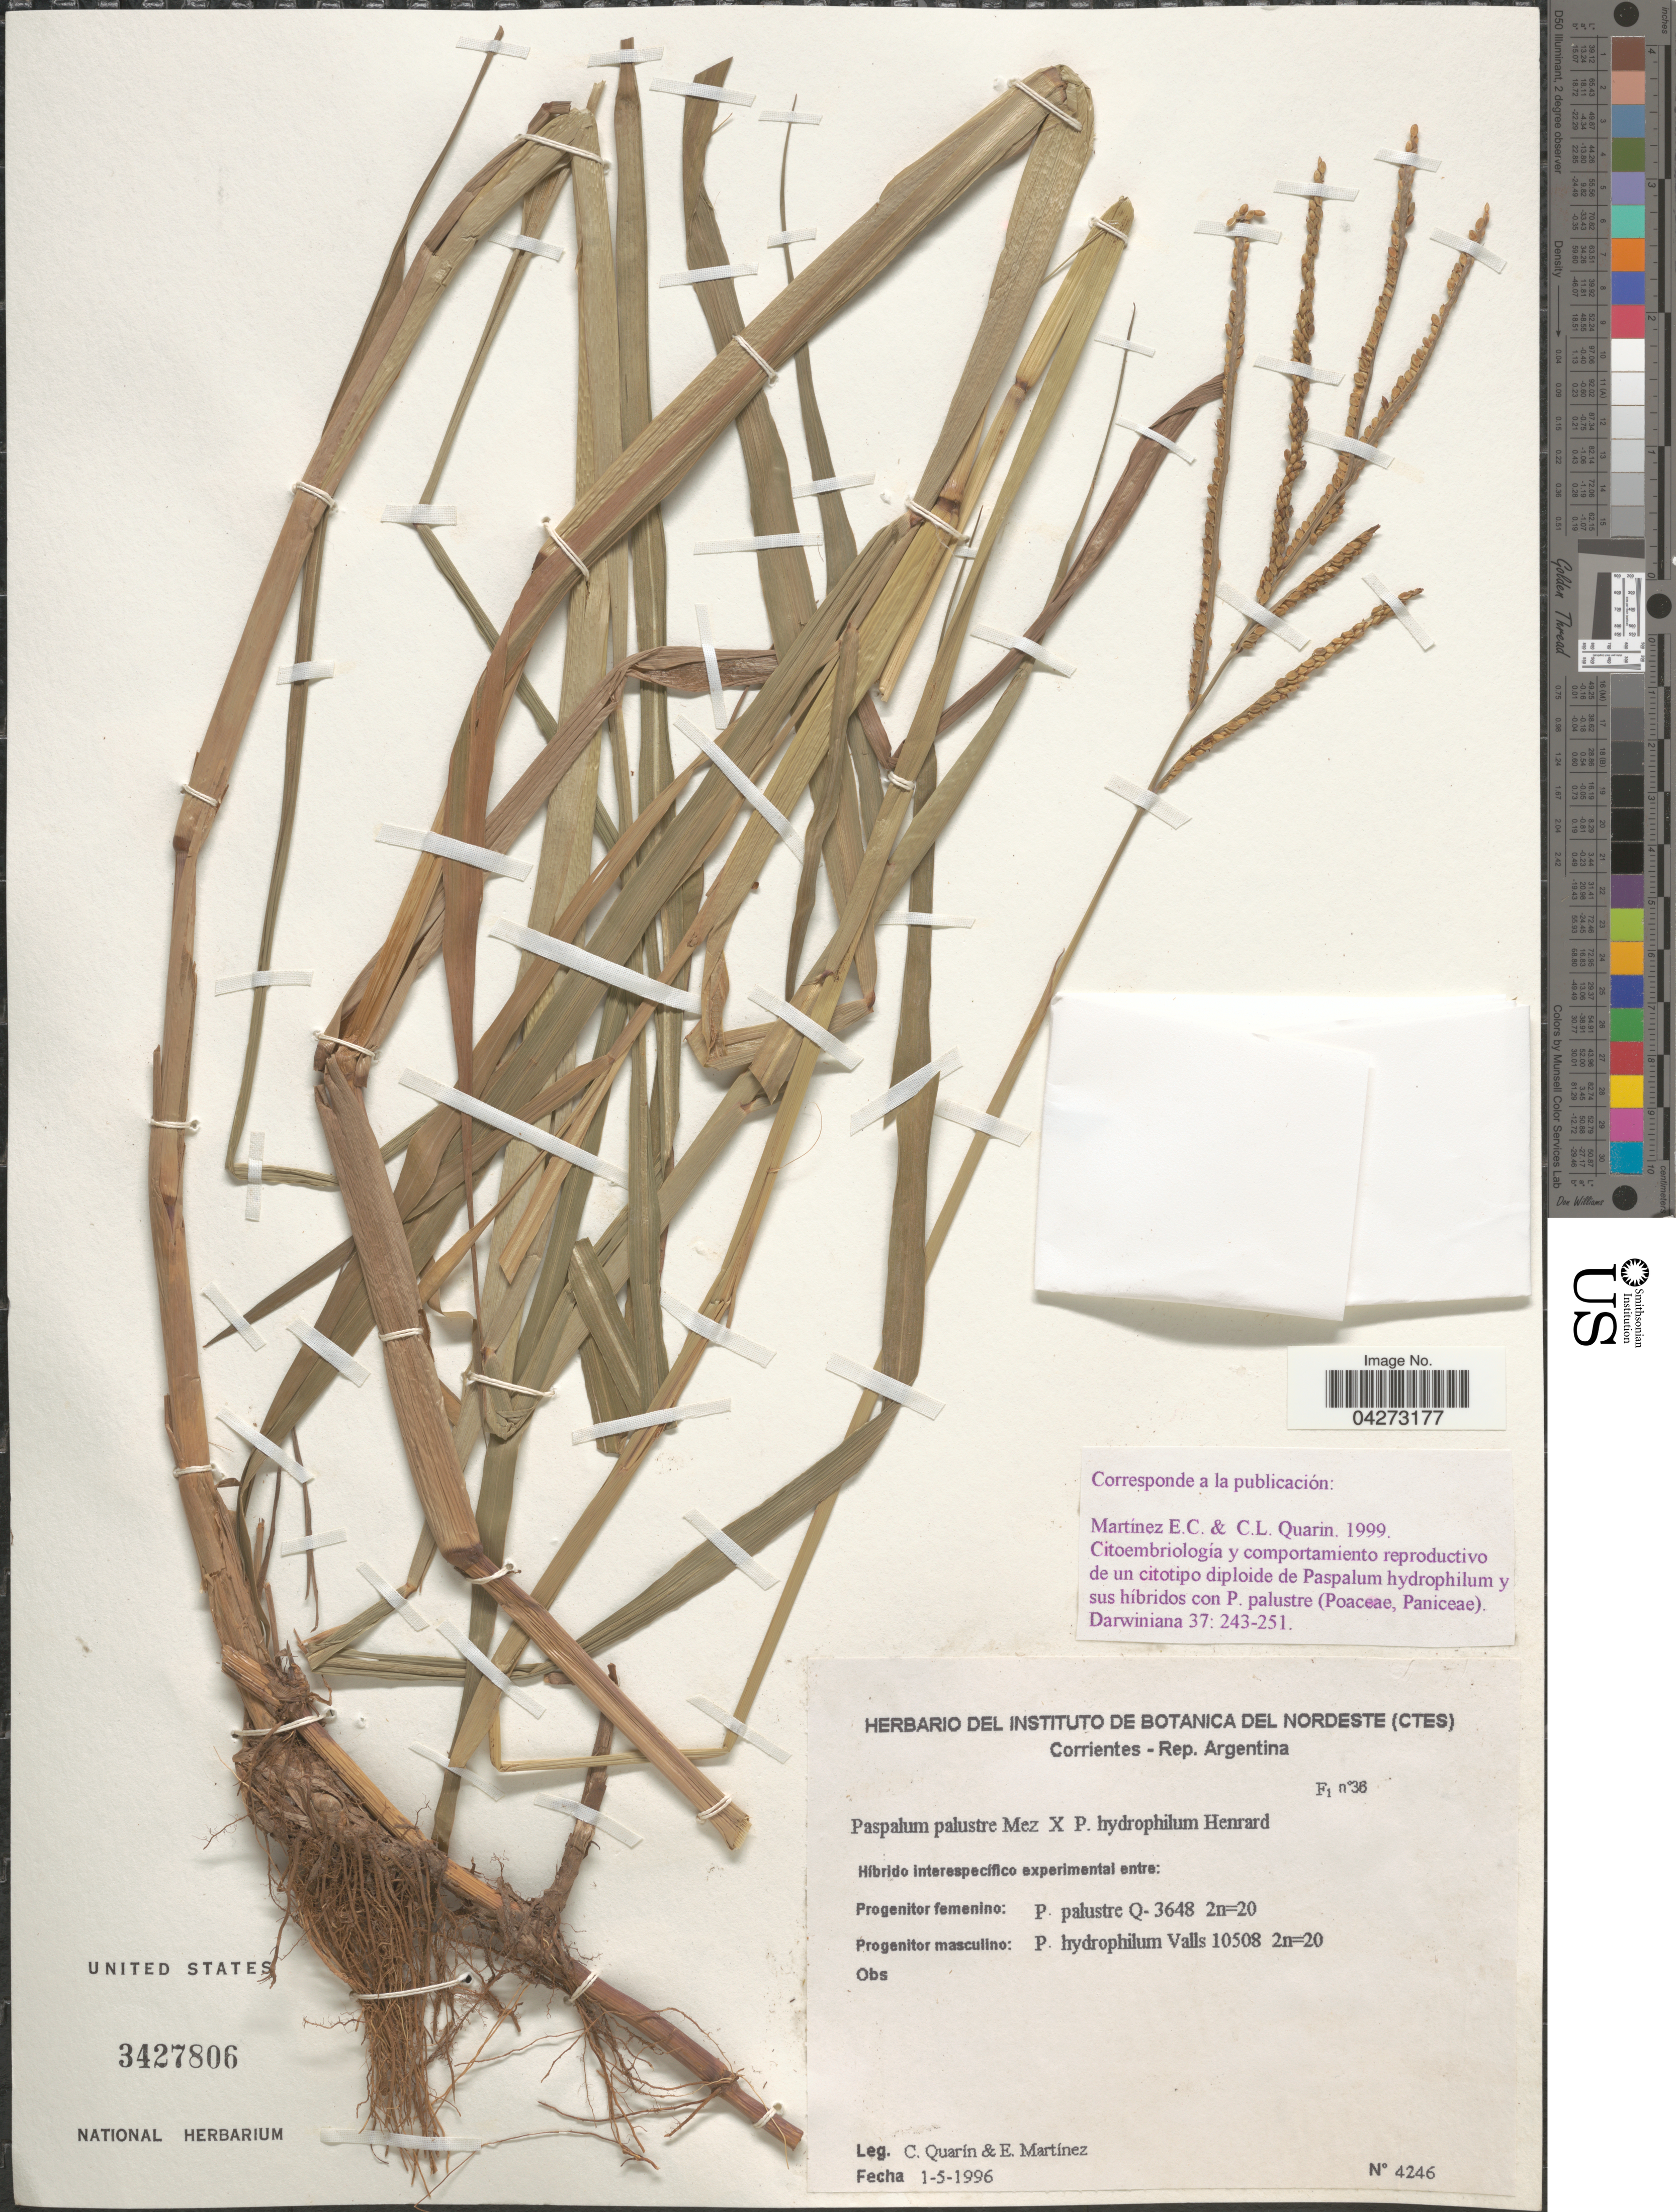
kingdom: Plantae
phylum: Tracheophyta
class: Liliopsida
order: Poales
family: Poaceae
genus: Paspalum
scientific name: Paspalum palustre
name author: Mez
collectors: C. Quarin & E. Martínez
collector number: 4246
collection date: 1996-05-01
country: Argentina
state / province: Corrientes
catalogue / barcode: US 3427806